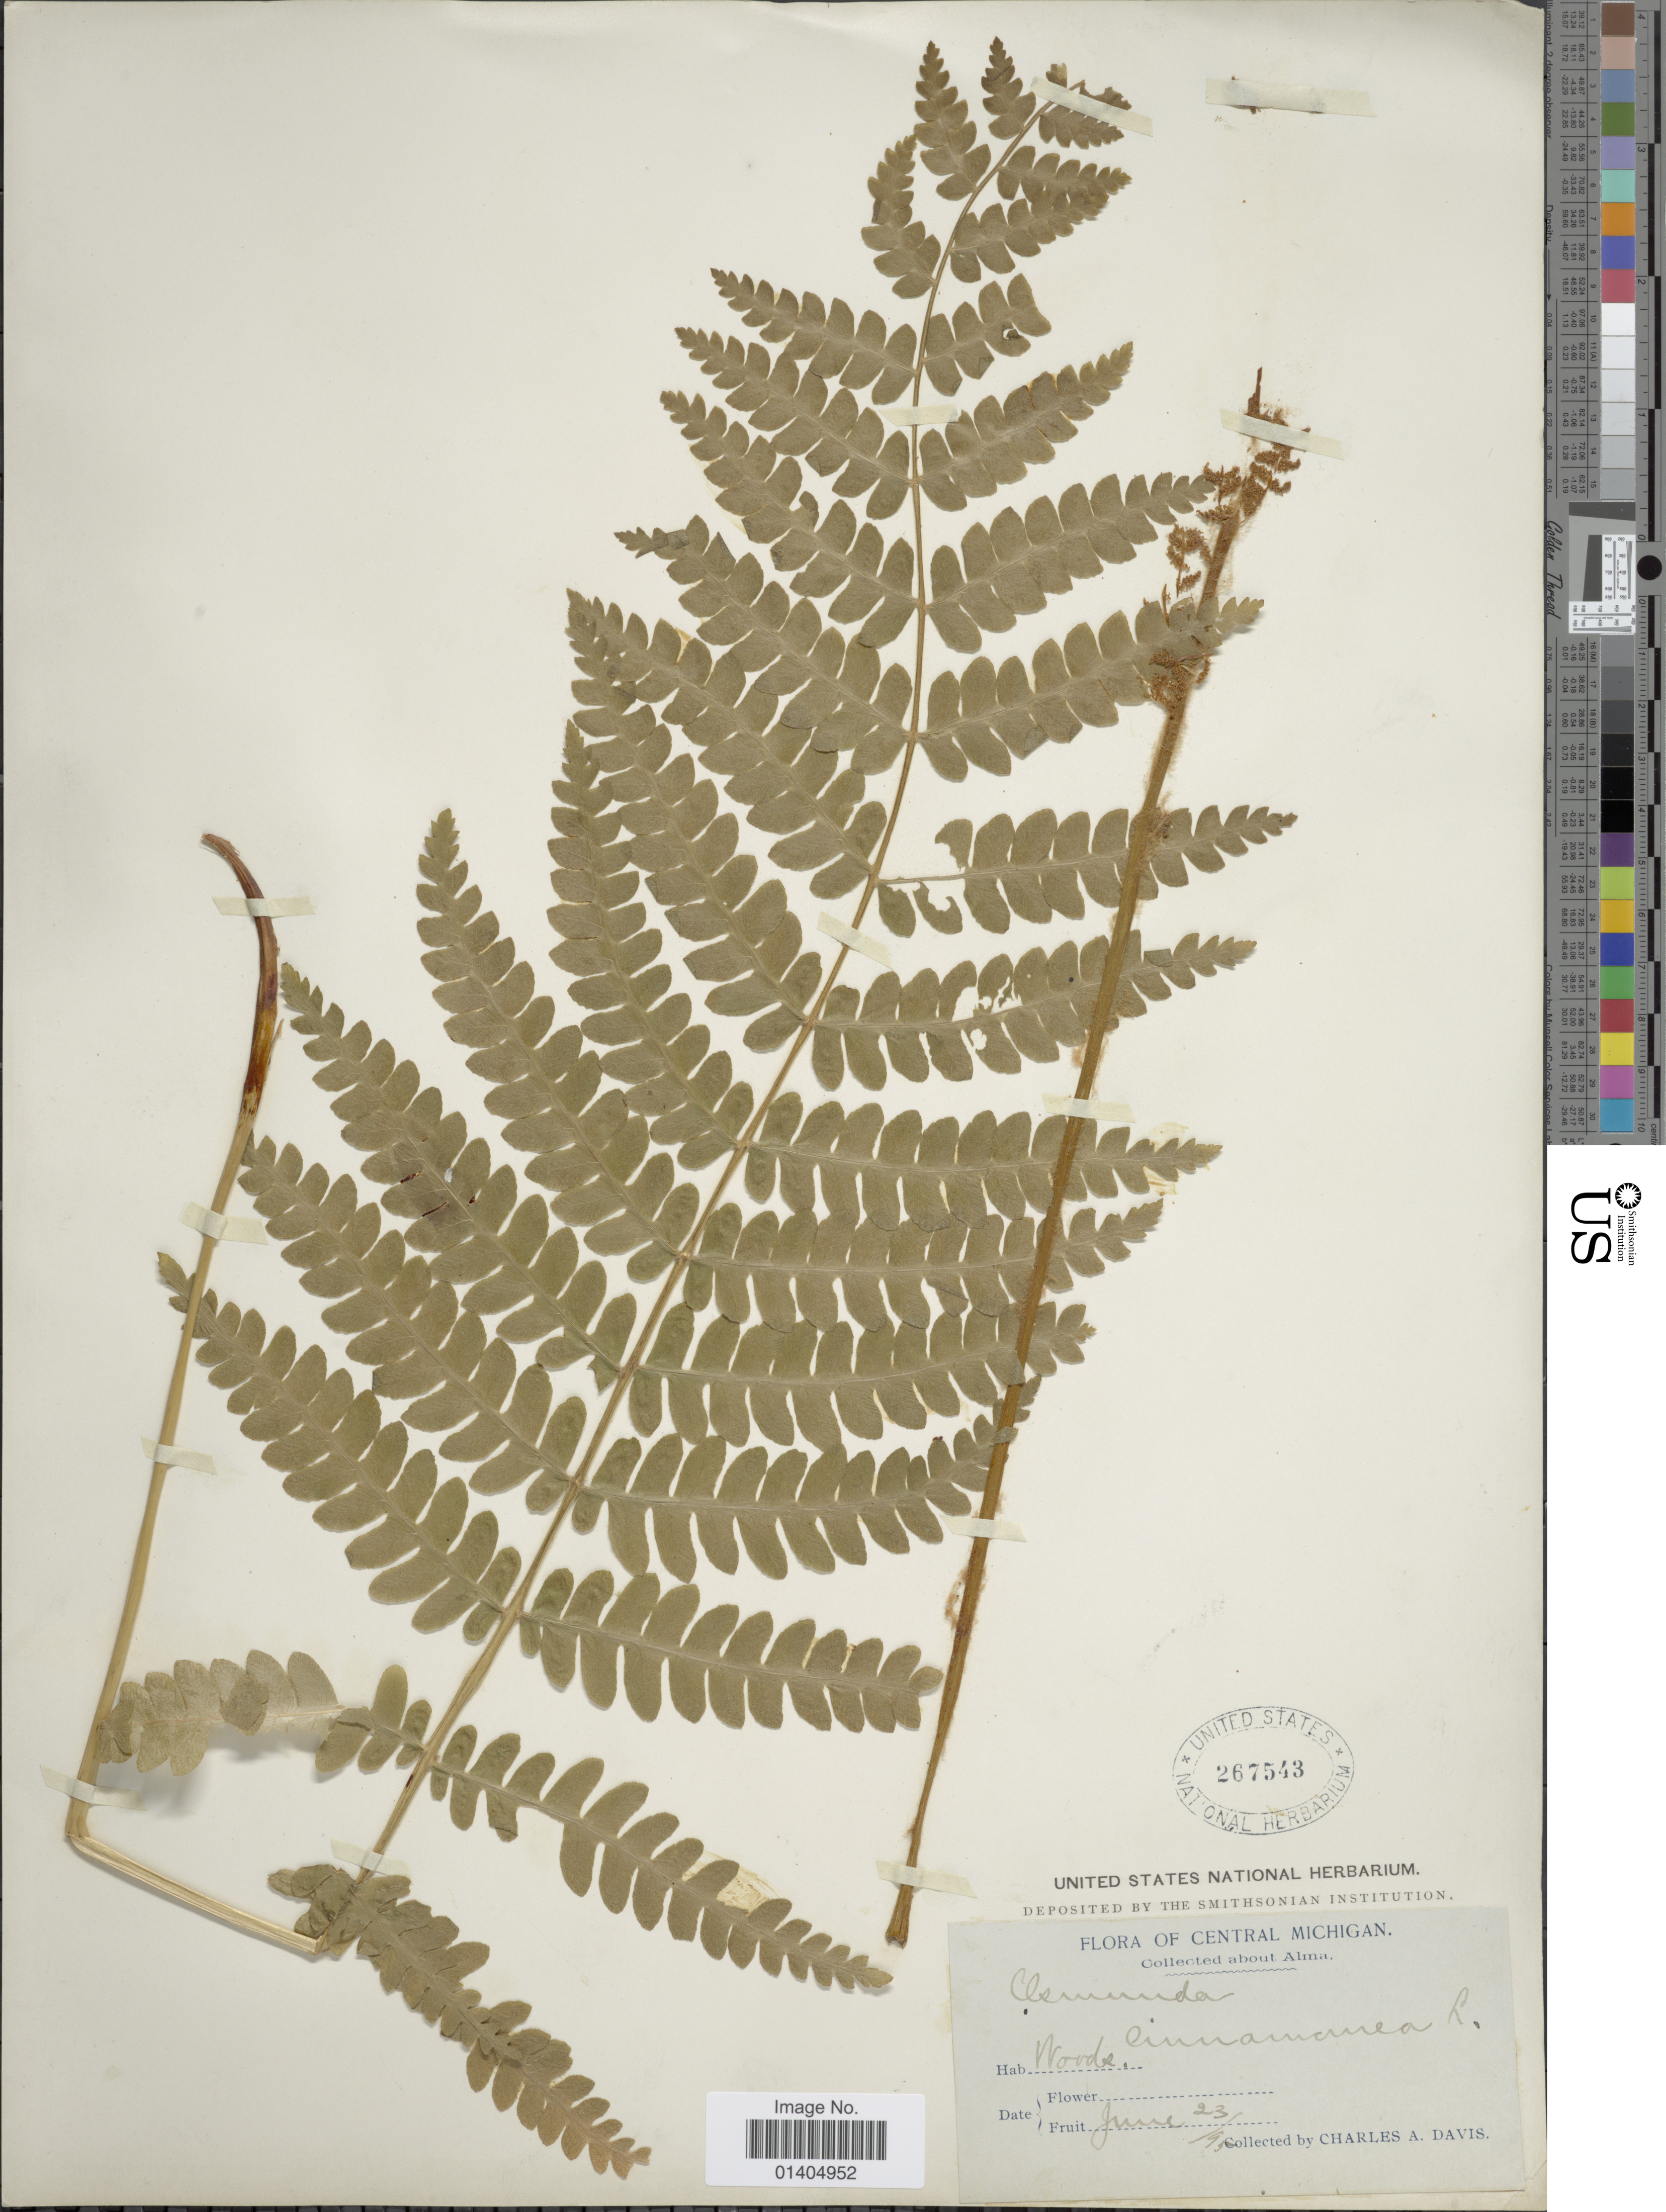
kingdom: Plantae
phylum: Tracheophyta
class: Polypodiopsida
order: Osmundales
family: Osmundaceae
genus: Osmundastrum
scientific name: Osmundastrum cinnamomeum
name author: (L.) C. Presl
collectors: C. Davis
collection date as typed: Transcribed d/m/y: 23/6/95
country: United States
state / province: Michigan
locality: Central Michigan, About Alma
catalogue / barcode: US 267543